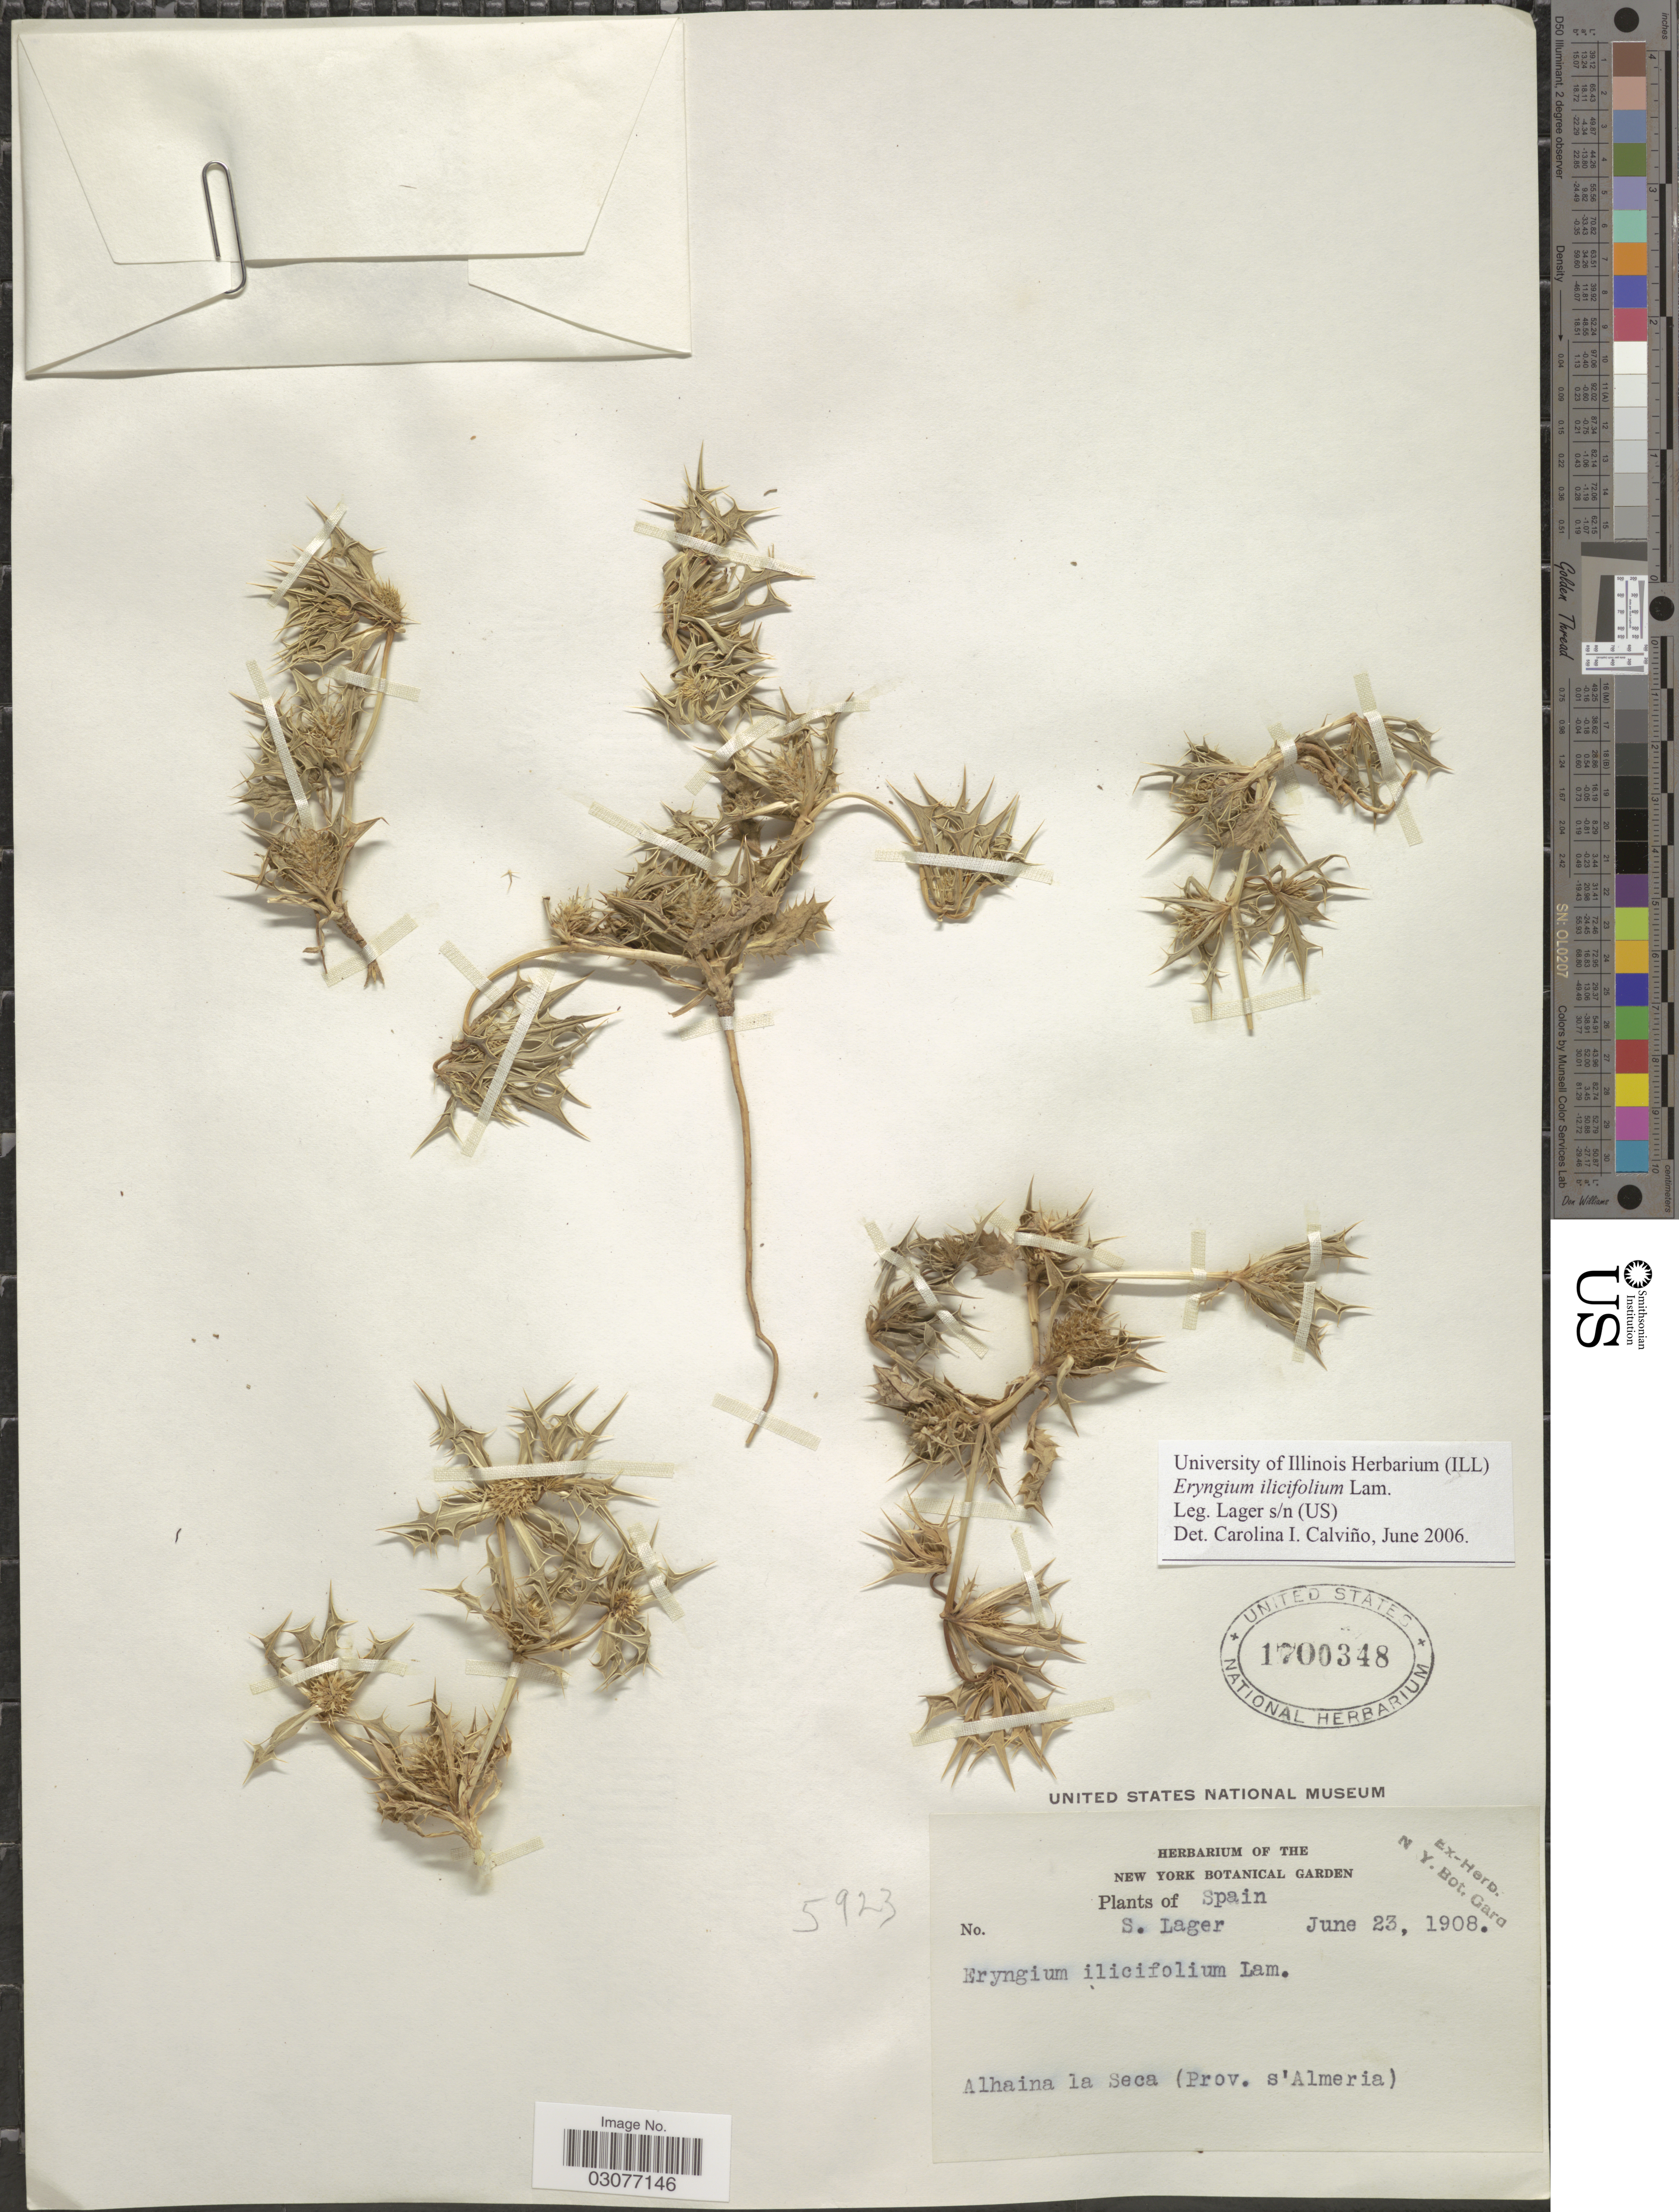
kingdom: Plantae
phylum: Tracheophyta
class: Magnoliopsida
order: Apiales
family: Apiaceae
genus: Eryngium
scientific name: Eryngium ilicifolium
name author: Lam.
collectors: S. Lager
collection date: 1908-06-23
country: Spain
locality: Alhaina la Seca (Prov. s'Almeria).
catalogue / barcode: US 1700348